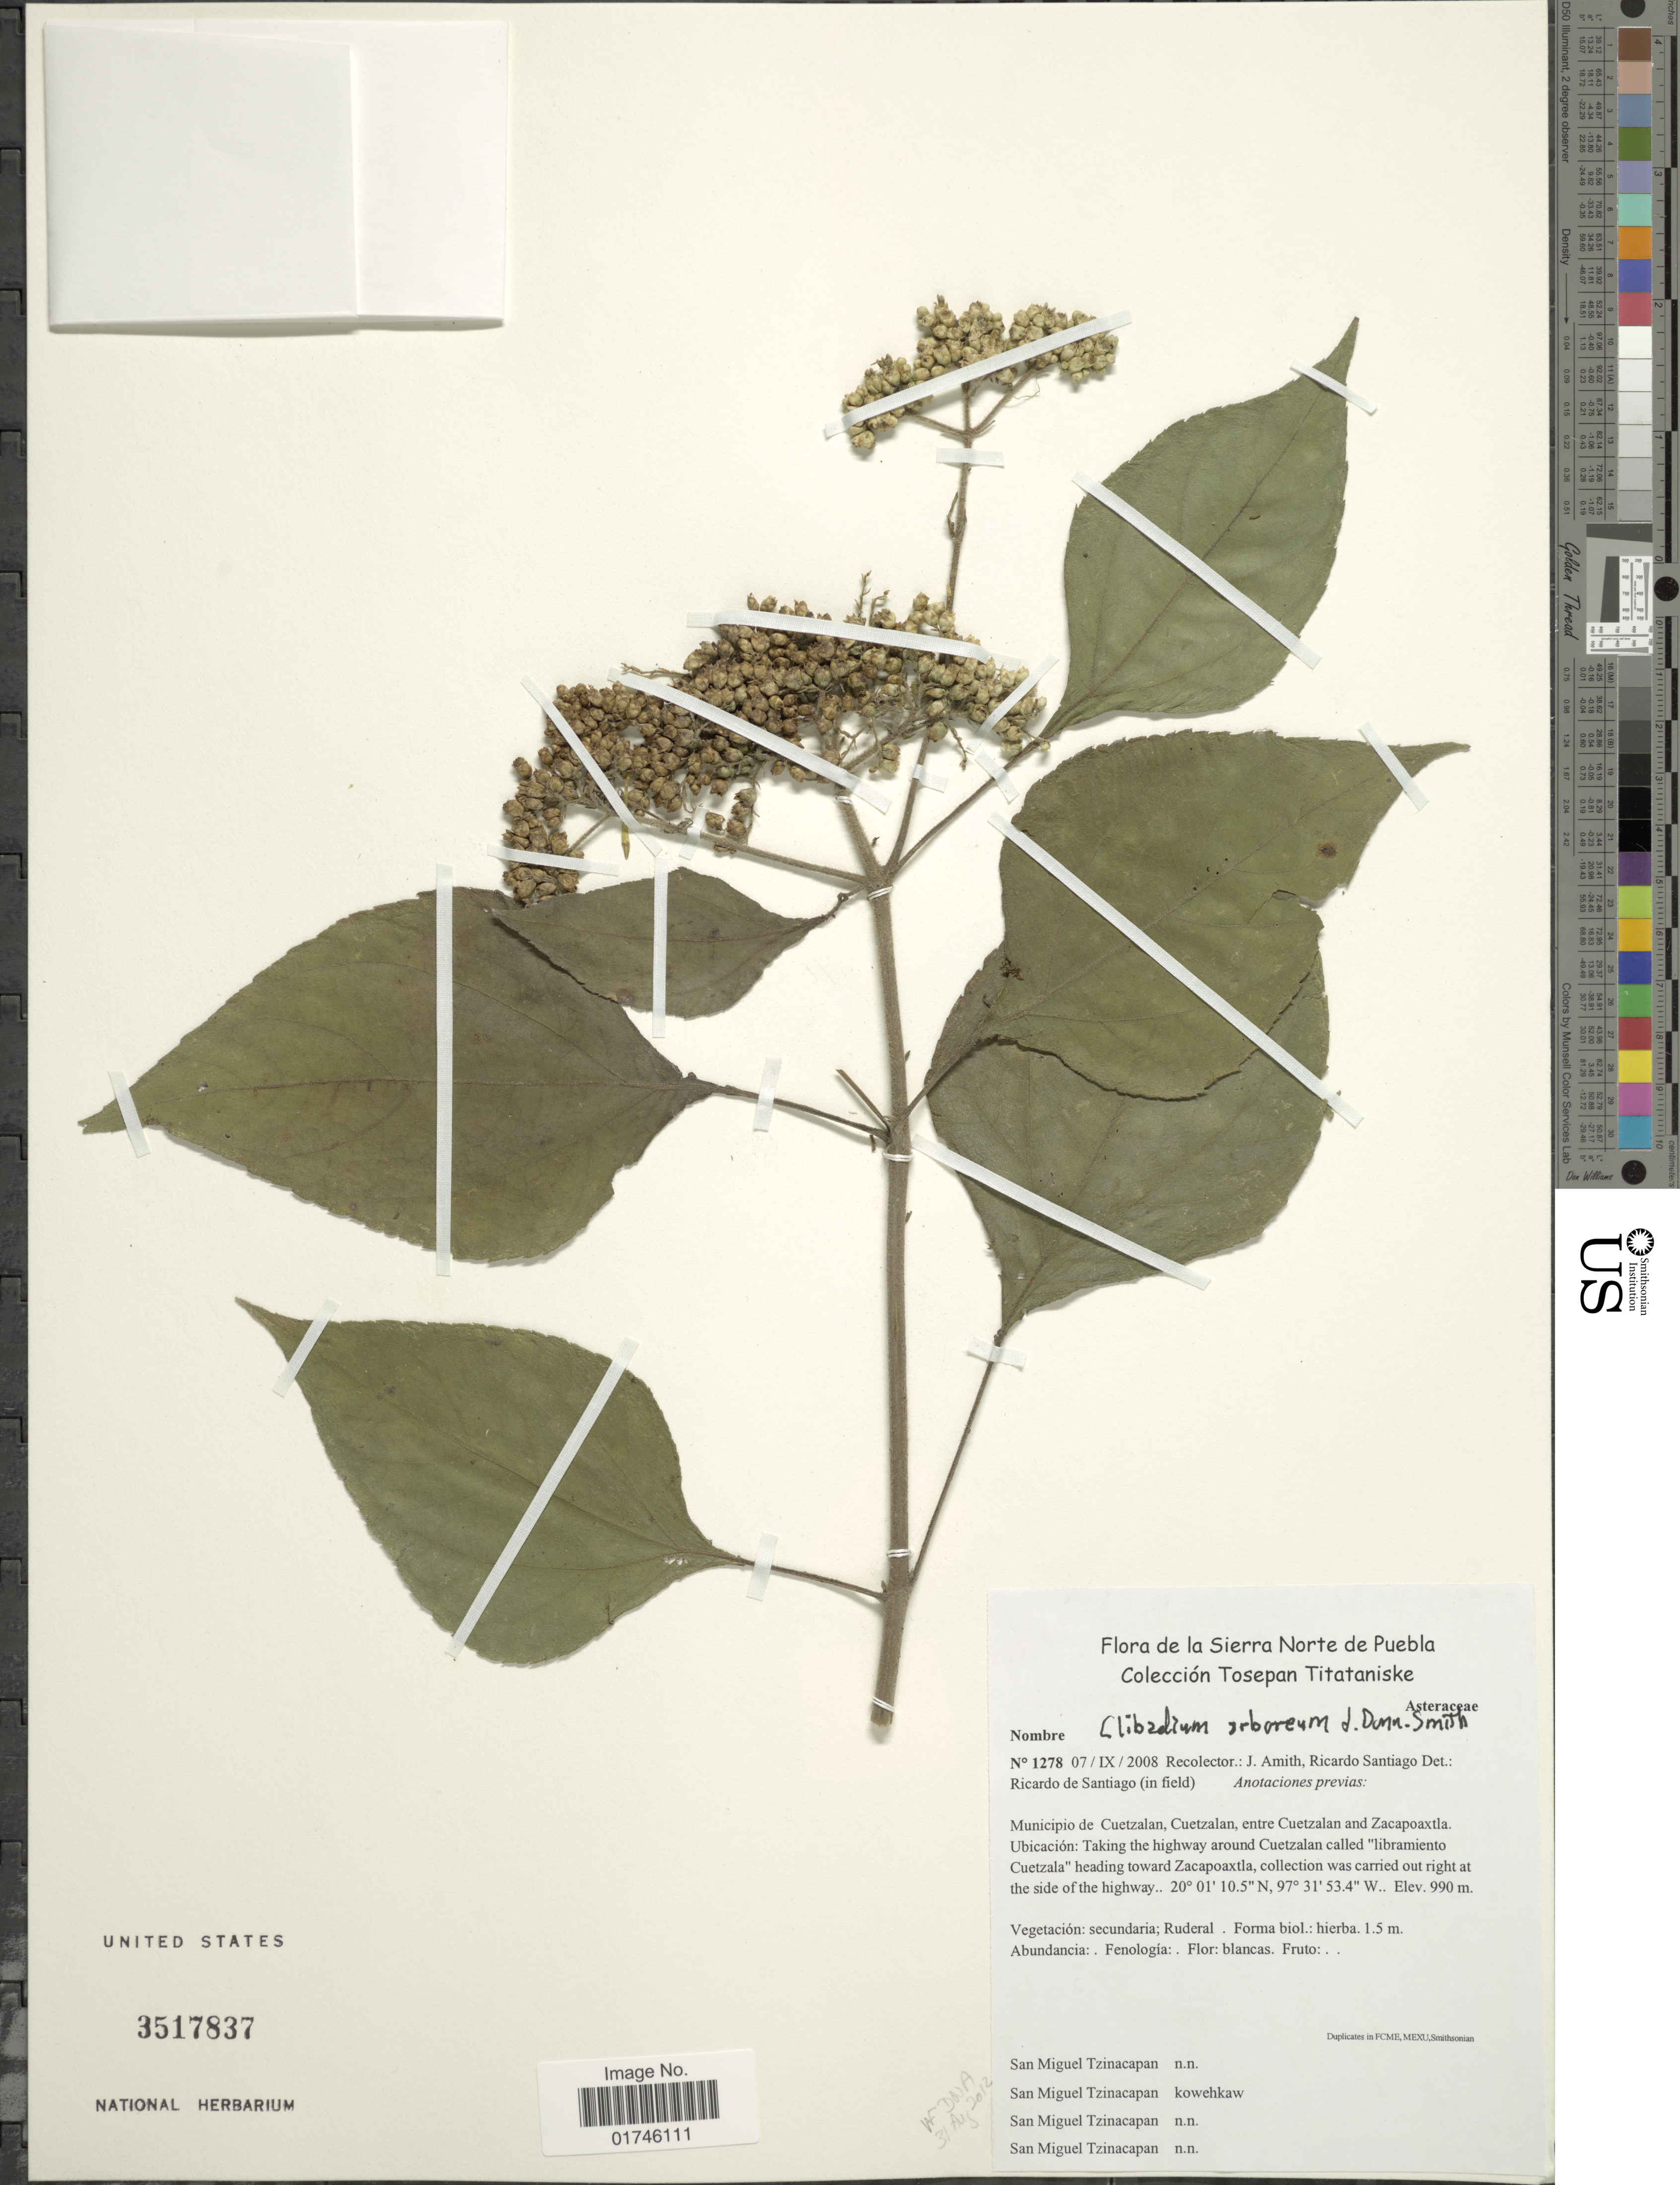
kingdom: Plantae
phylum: Tracheophyta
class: Magnoliopsida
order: Asterales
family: Asteraceae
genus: Clibadium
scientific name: Clibadium arboreum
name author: Donn. Sm.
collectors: J. D. Amith & R. Santiago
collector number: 1278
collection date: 2008-09-07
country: Mexico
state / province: Puebla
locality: Sierra Norte de Puebla, Municipio de Cuetzalan, Cuetzalan entre Cuetzalan and Zacapoaxtla. Ubicacion: taking the highway around Cuetzalan calles "Libramiento Cuetzala"heading toward Zacapoaxtla.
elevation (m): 990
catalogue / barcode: US 3517837